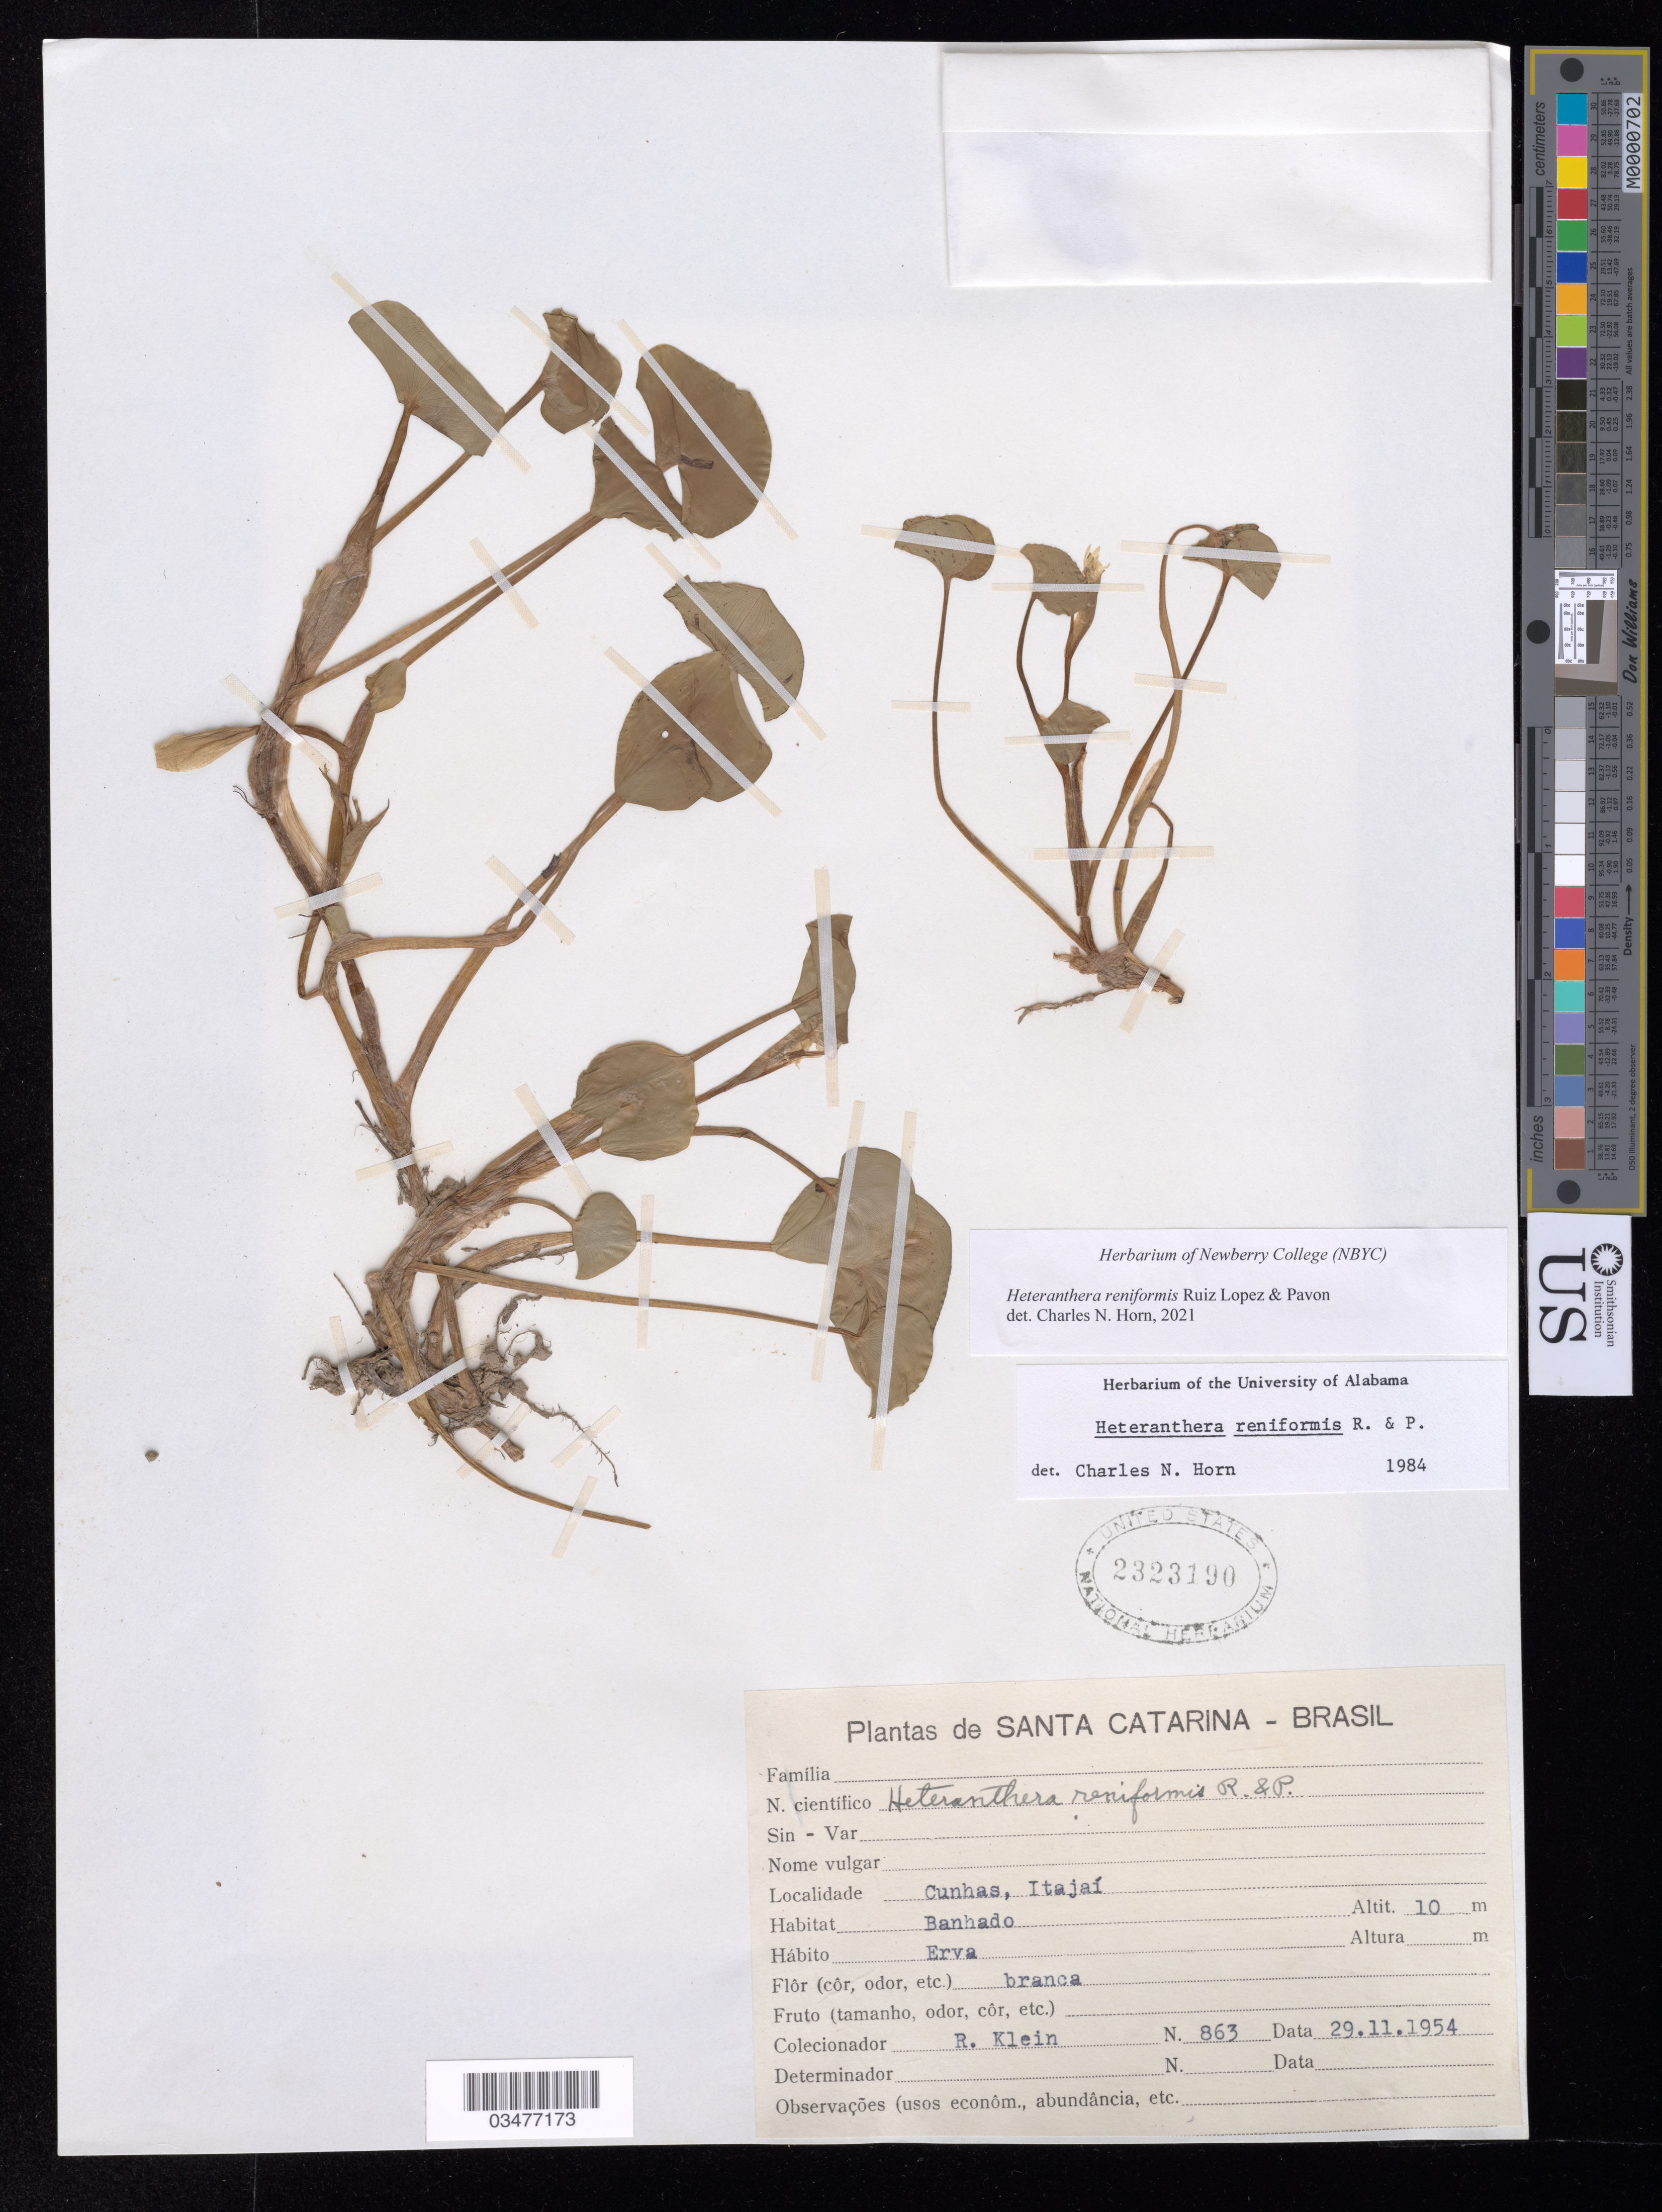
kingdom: Plantae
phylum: Tracheophyta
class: Liliopsida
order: Commelinales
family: Pontederiaceae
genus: Heteranthera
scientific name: Heteranthera reniformis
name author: Ruiz & Pav.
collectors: R. Klein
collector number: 863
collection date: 1954-11-29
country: Brazil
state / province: Santa Catarina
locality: Cunhas, Itajaí.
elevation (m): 10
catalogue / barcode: US 2323190